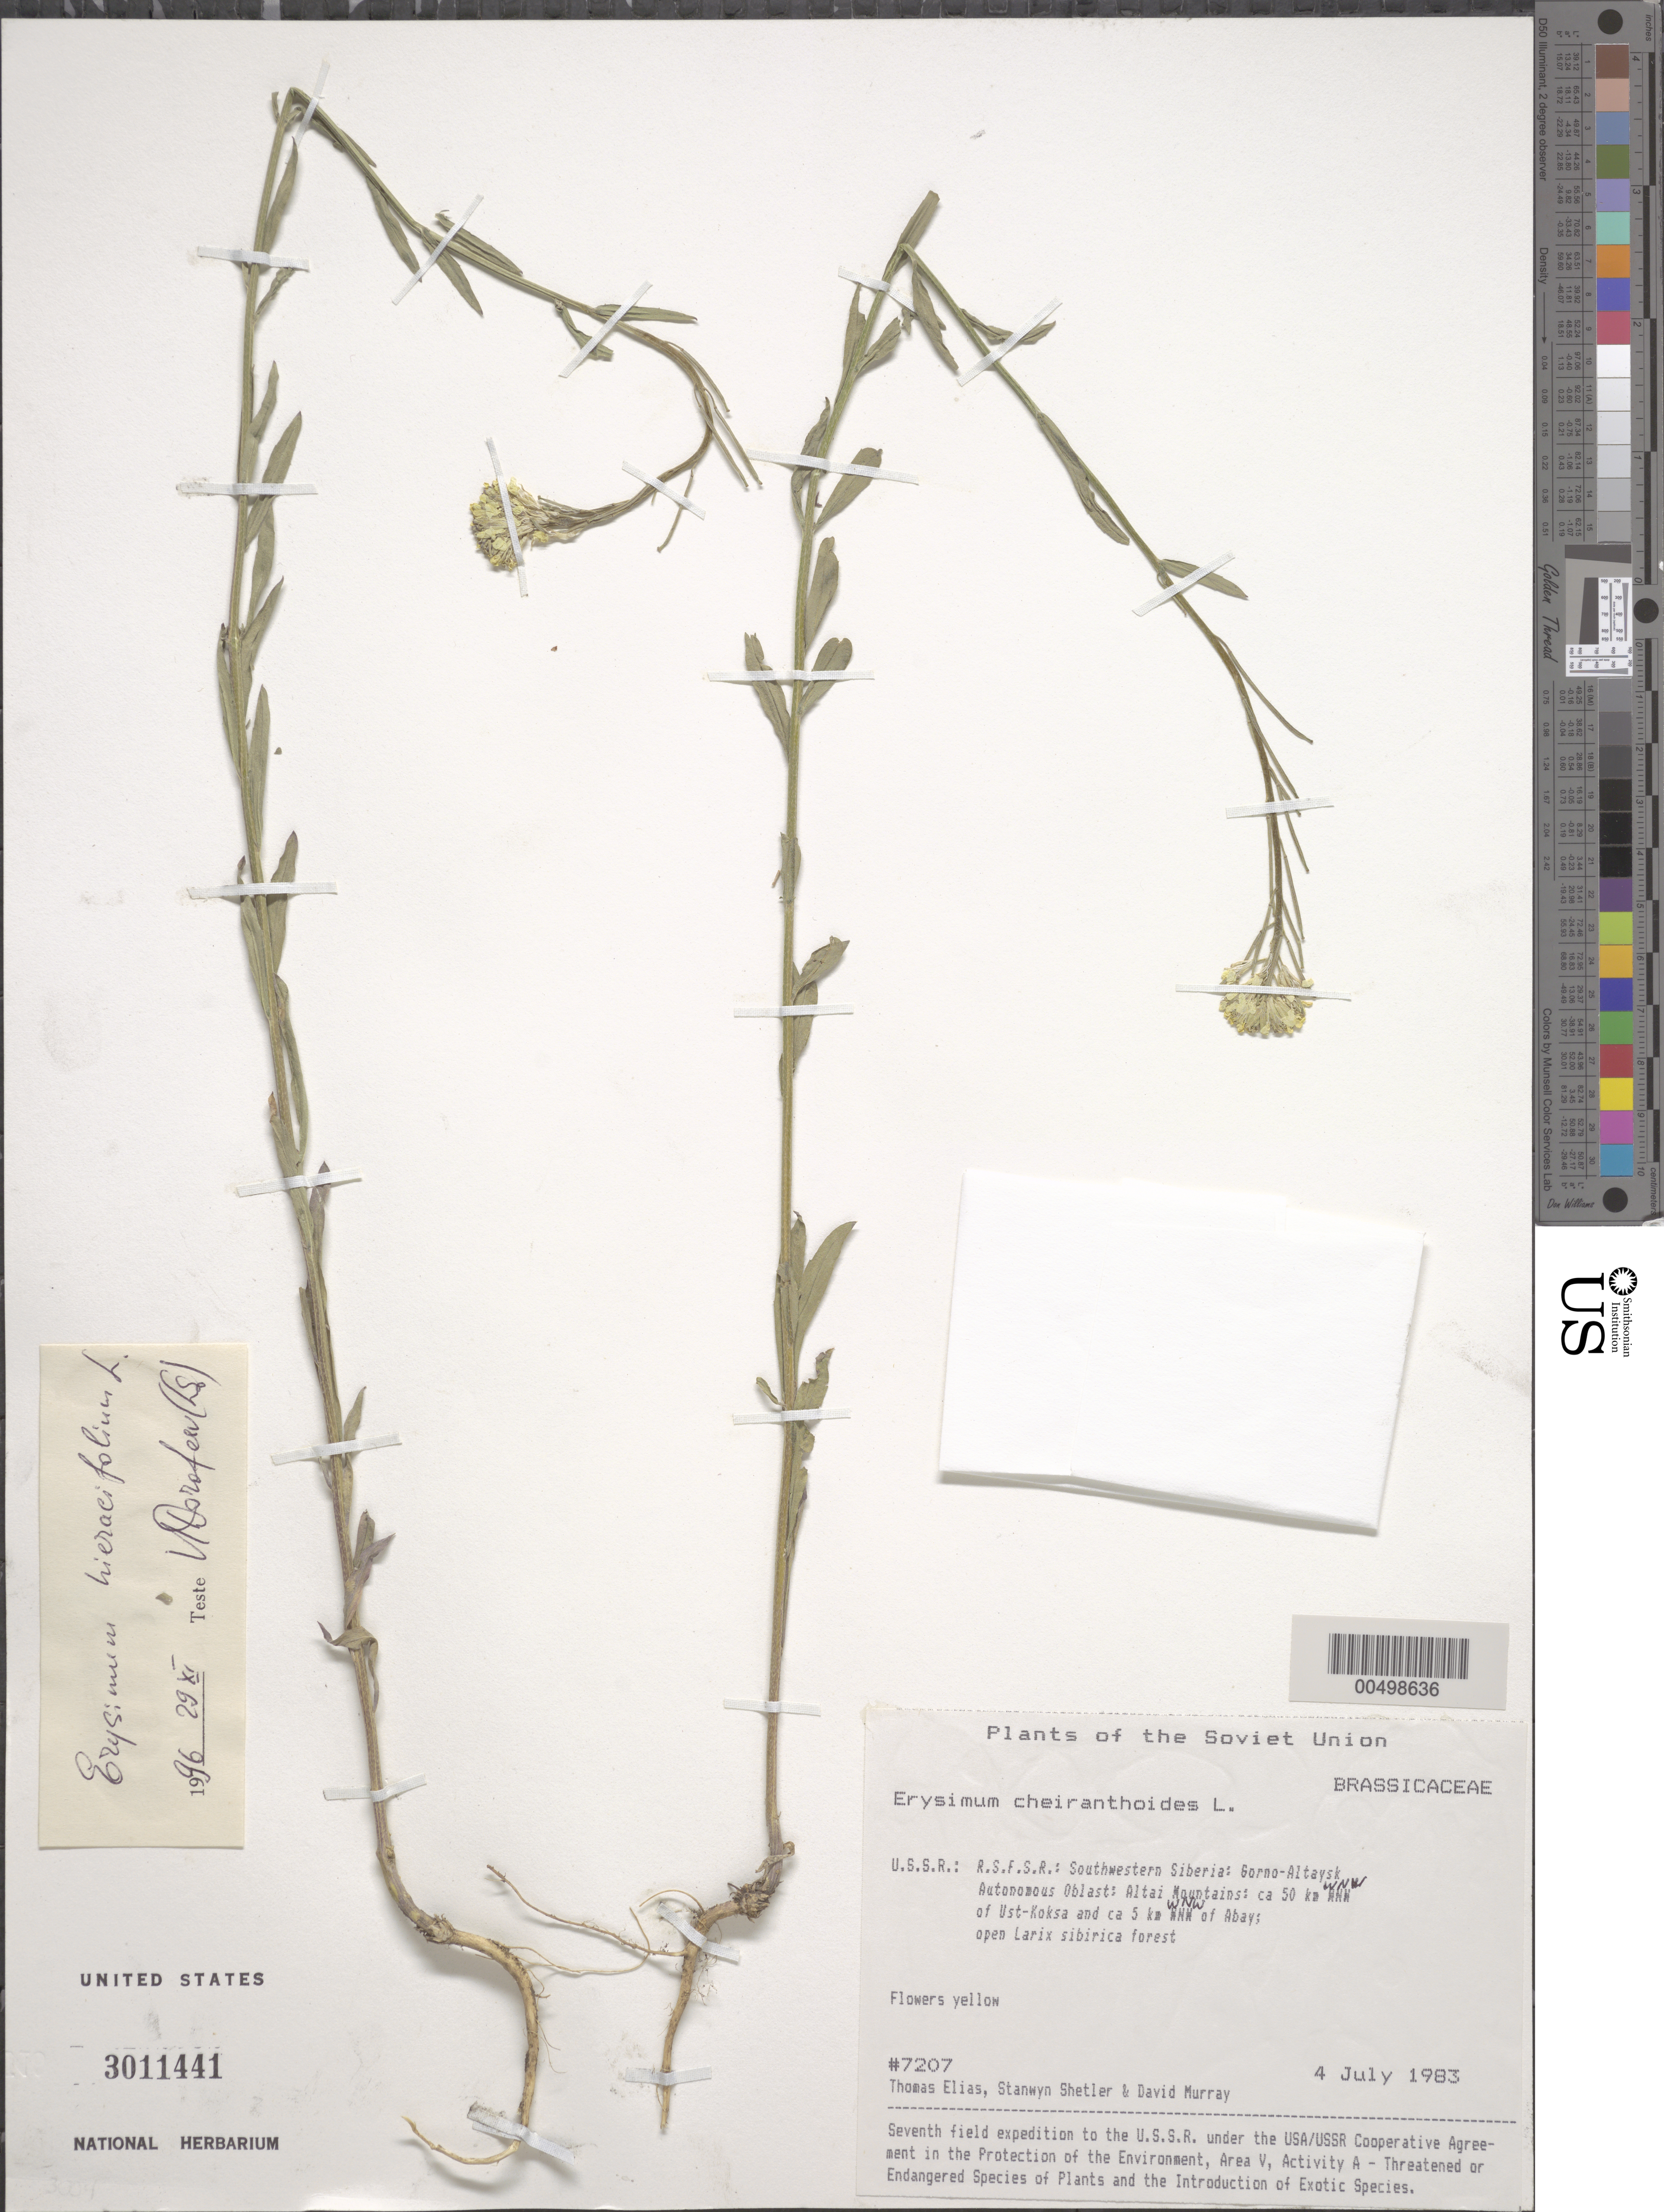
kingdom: Plantae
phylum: Tracheophyta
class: Magnoliopsida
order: Brassicales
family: Brassicaceae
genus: Erysimum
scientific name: Erysimum cheiranthoides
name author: L.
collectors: T. Elias, S. Shetler & D. F. Murray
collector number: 7207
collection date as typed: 04 Jul 1983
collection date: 1983-07-04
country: Russian Federation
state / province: Altai Republic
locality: Altai Mountains, ca. 50 km WNW of Ust-Koksa and ca. 5 km WNW of Abay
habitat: open Larix sibirica forest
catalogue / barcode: US 3011441